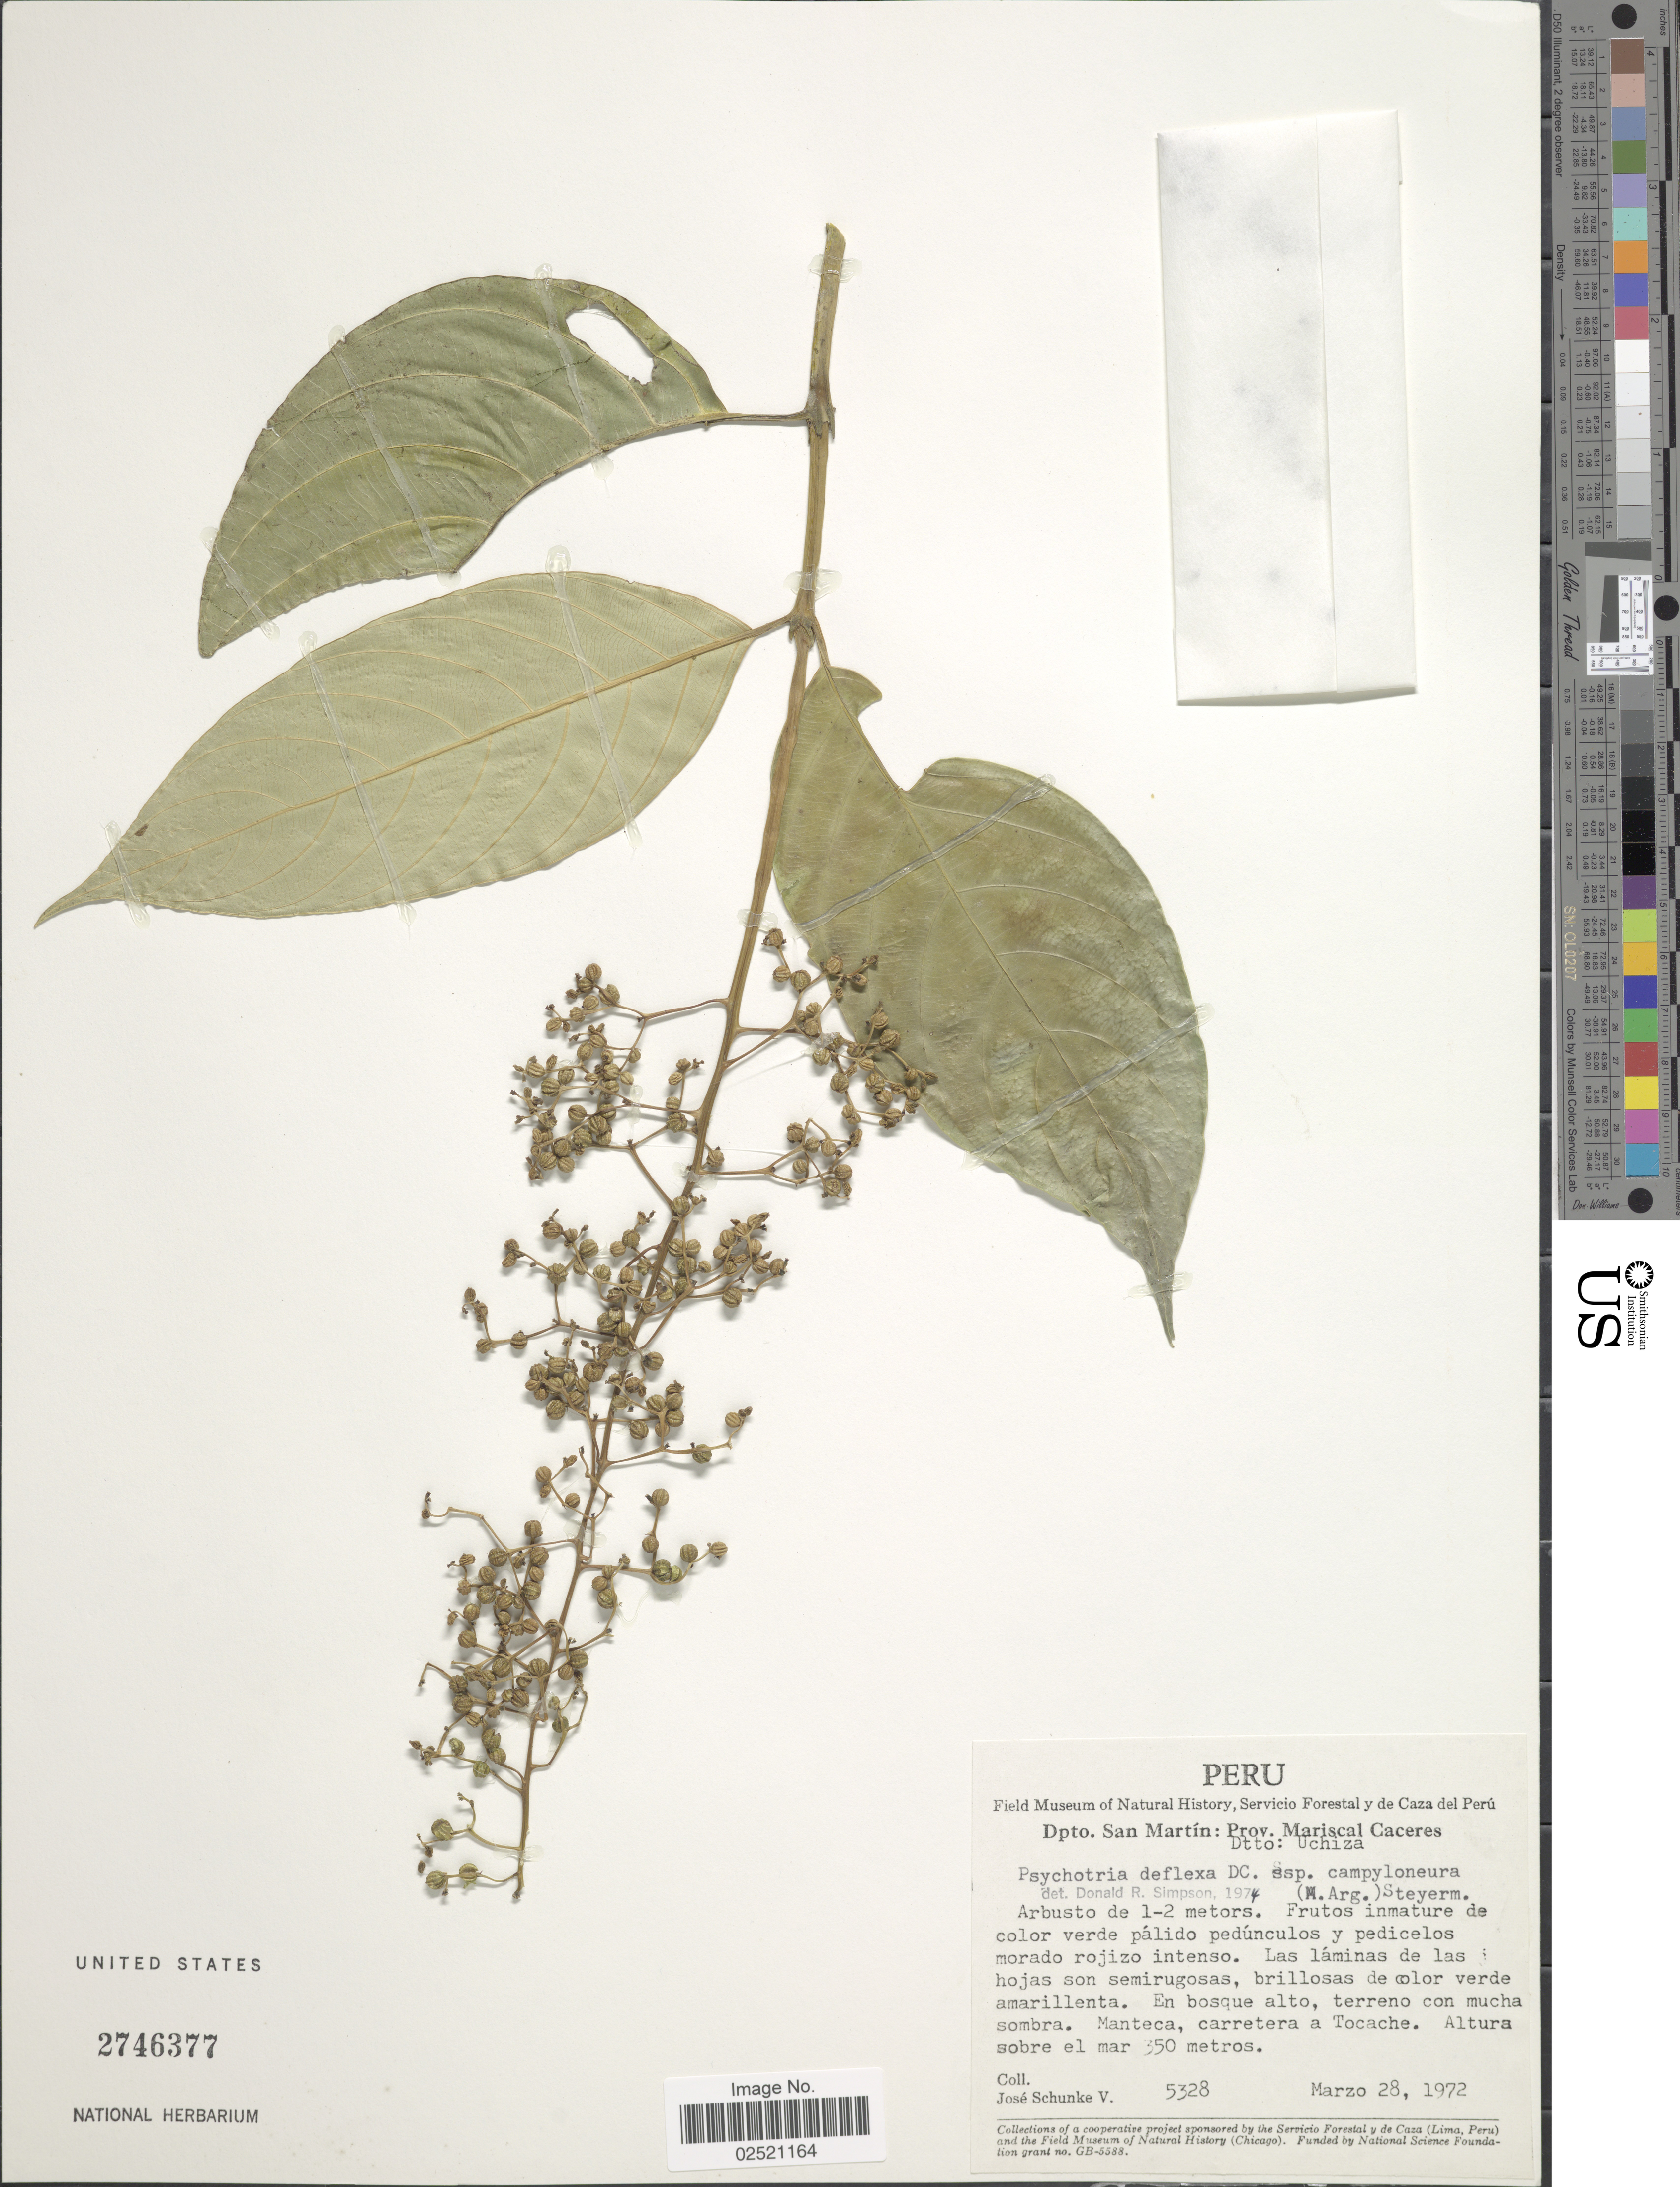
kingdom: Plantae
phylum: Tracheophyta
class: Magnoliopsida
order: Gentianales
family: Rubiaceae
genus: Psychotria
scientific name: Psychotria deflexa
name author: DC.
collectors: J. Schunke Vigo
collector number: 5328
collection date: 1972-03-28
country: Peru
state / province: San Martín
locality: Prov. Mariscal Caceres, Dtto: Uchiza, en bosque alto, terreno con mucha sombra, Manteca, carretera a Tocache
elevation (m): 350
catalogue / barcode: US 2746377